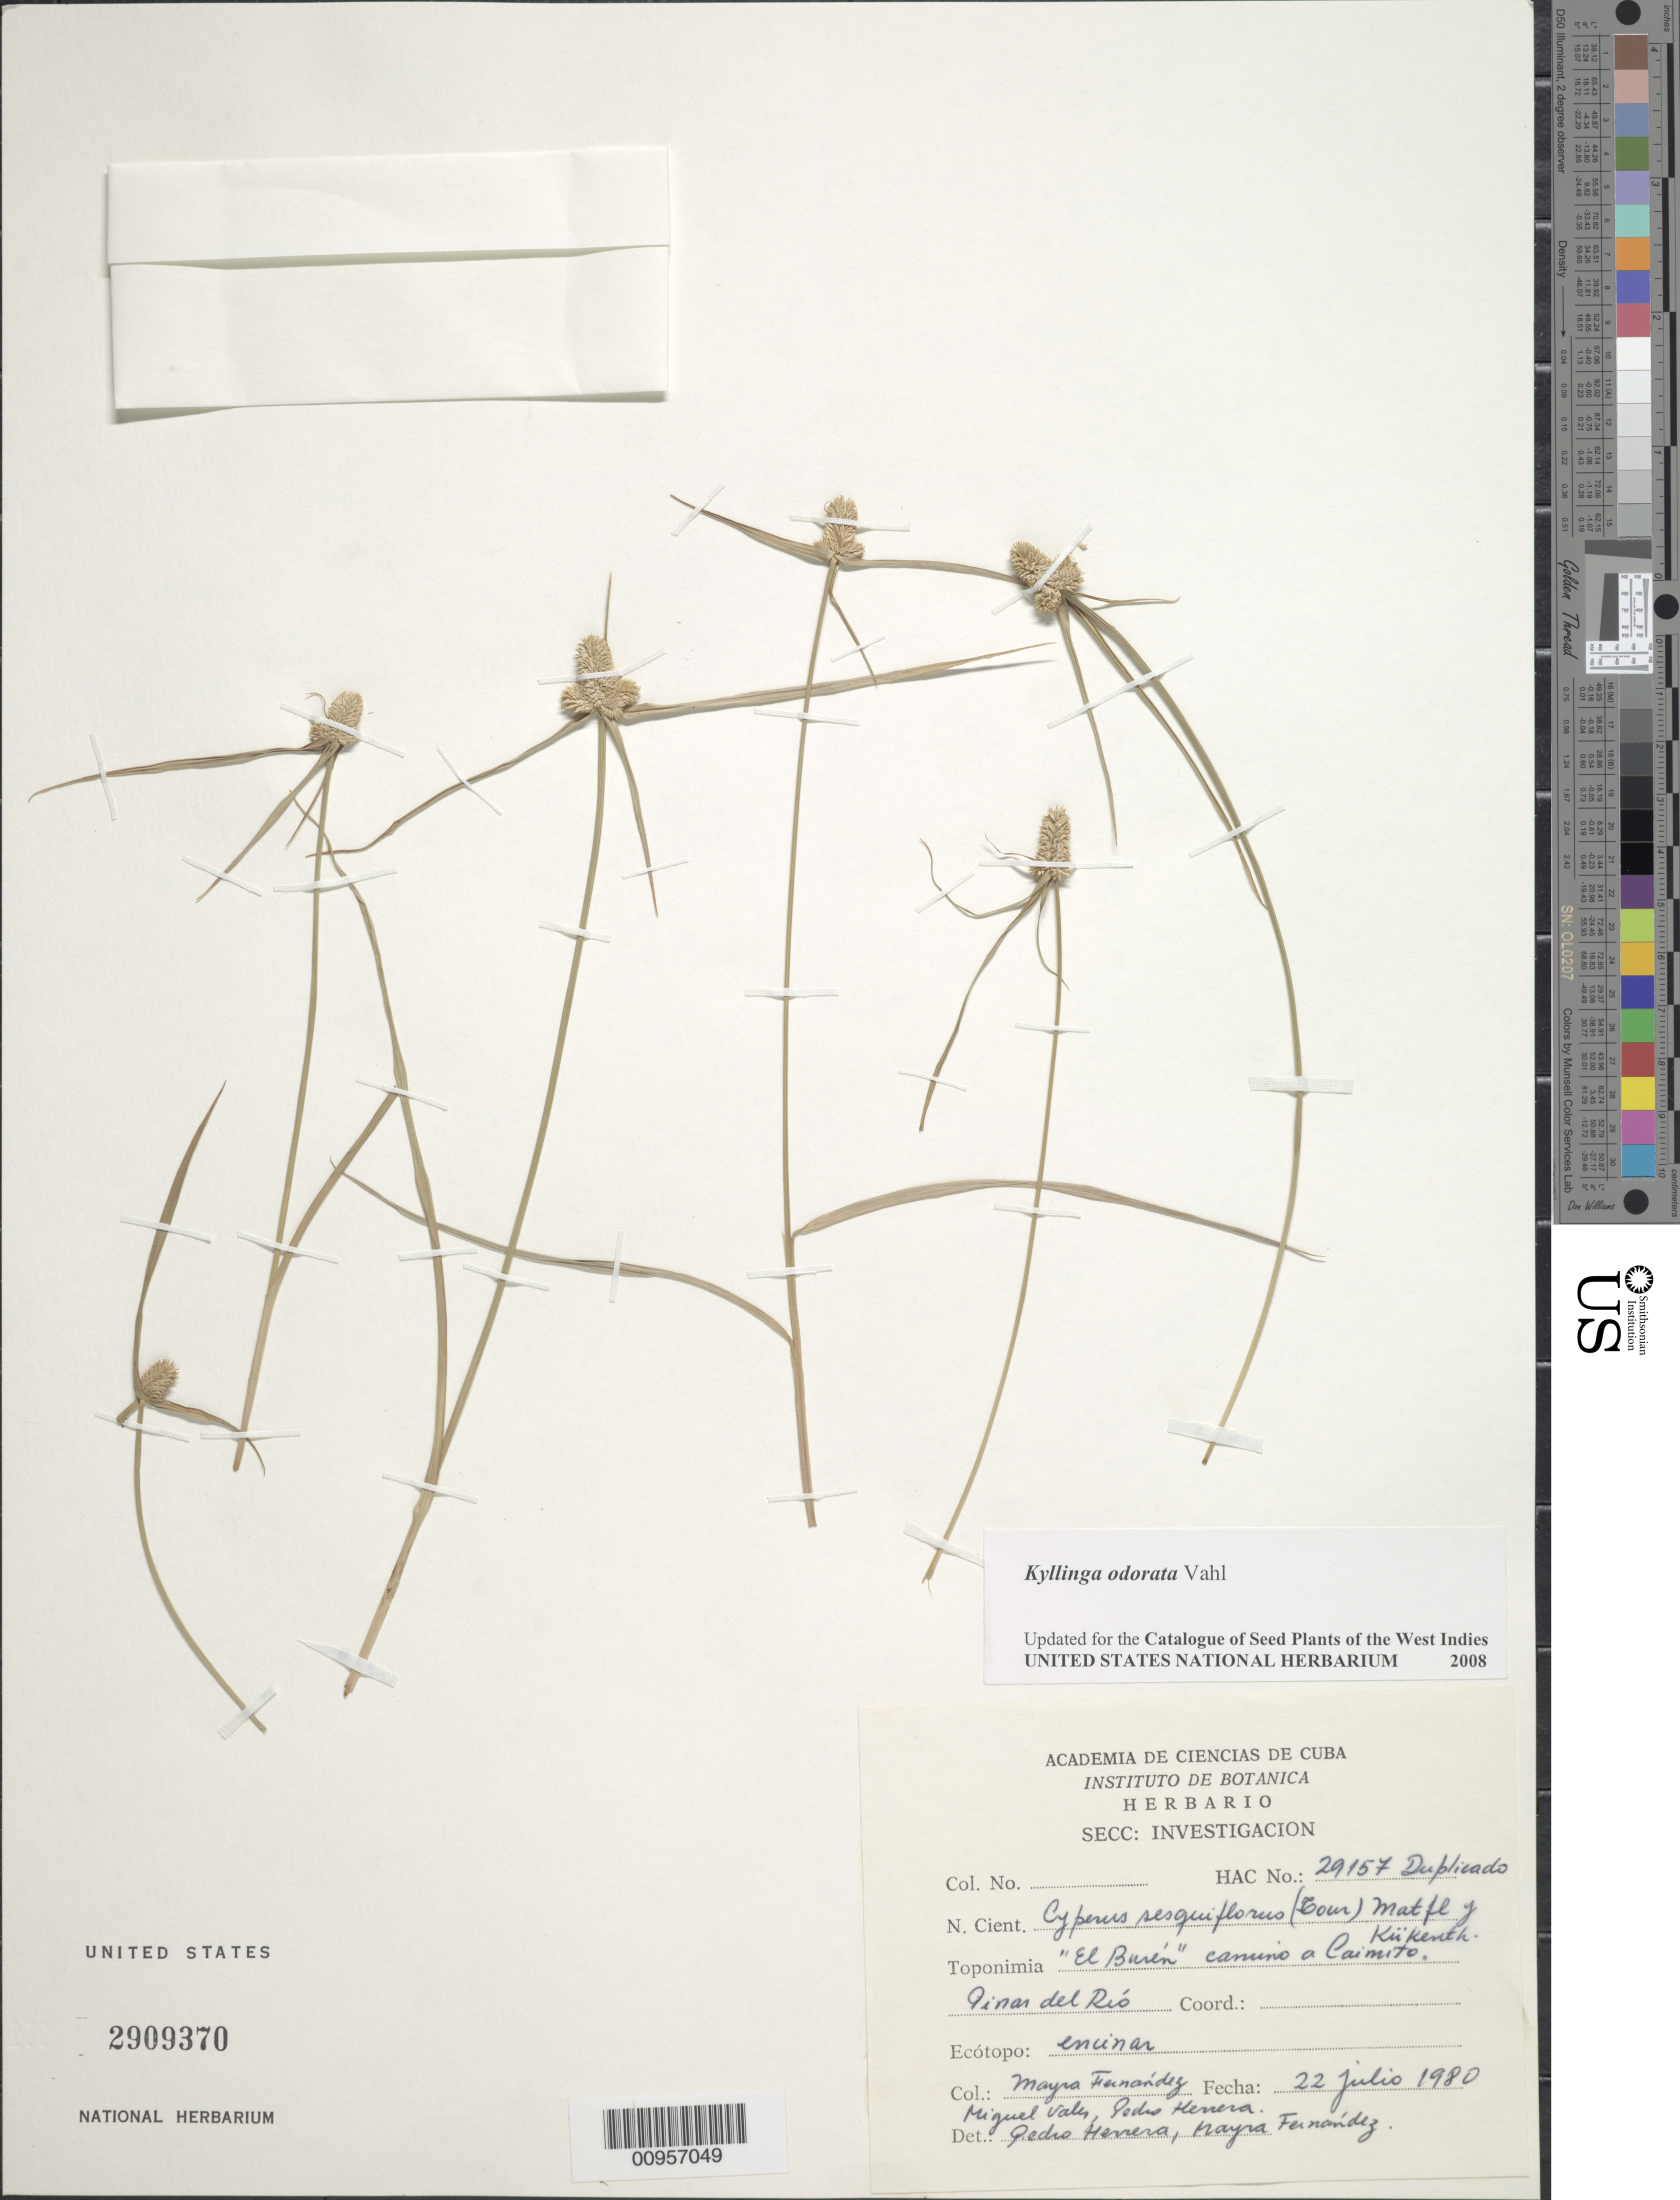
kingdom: Plantae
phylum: Tracheophyta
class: Liliopsida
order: Poales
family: Cyperaceae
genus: Cyperus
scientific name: Cyperus sesquiflorus subsp. sesquiflorus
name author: (Torr.) Mattf. & Kük.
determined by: Strong, M. T., (US), Smithsonian Institution - National Museum of Natural History (UNITED STATES)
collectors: M. Fernández, M. Vales & Herrera, P.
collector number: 29157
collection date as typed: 22 Jul 1980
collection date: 1980-07-22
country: Cuba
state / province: Pinar del Rio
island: Cuba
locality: Camino a Caimito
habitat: Encinar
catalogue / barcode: US 2909370